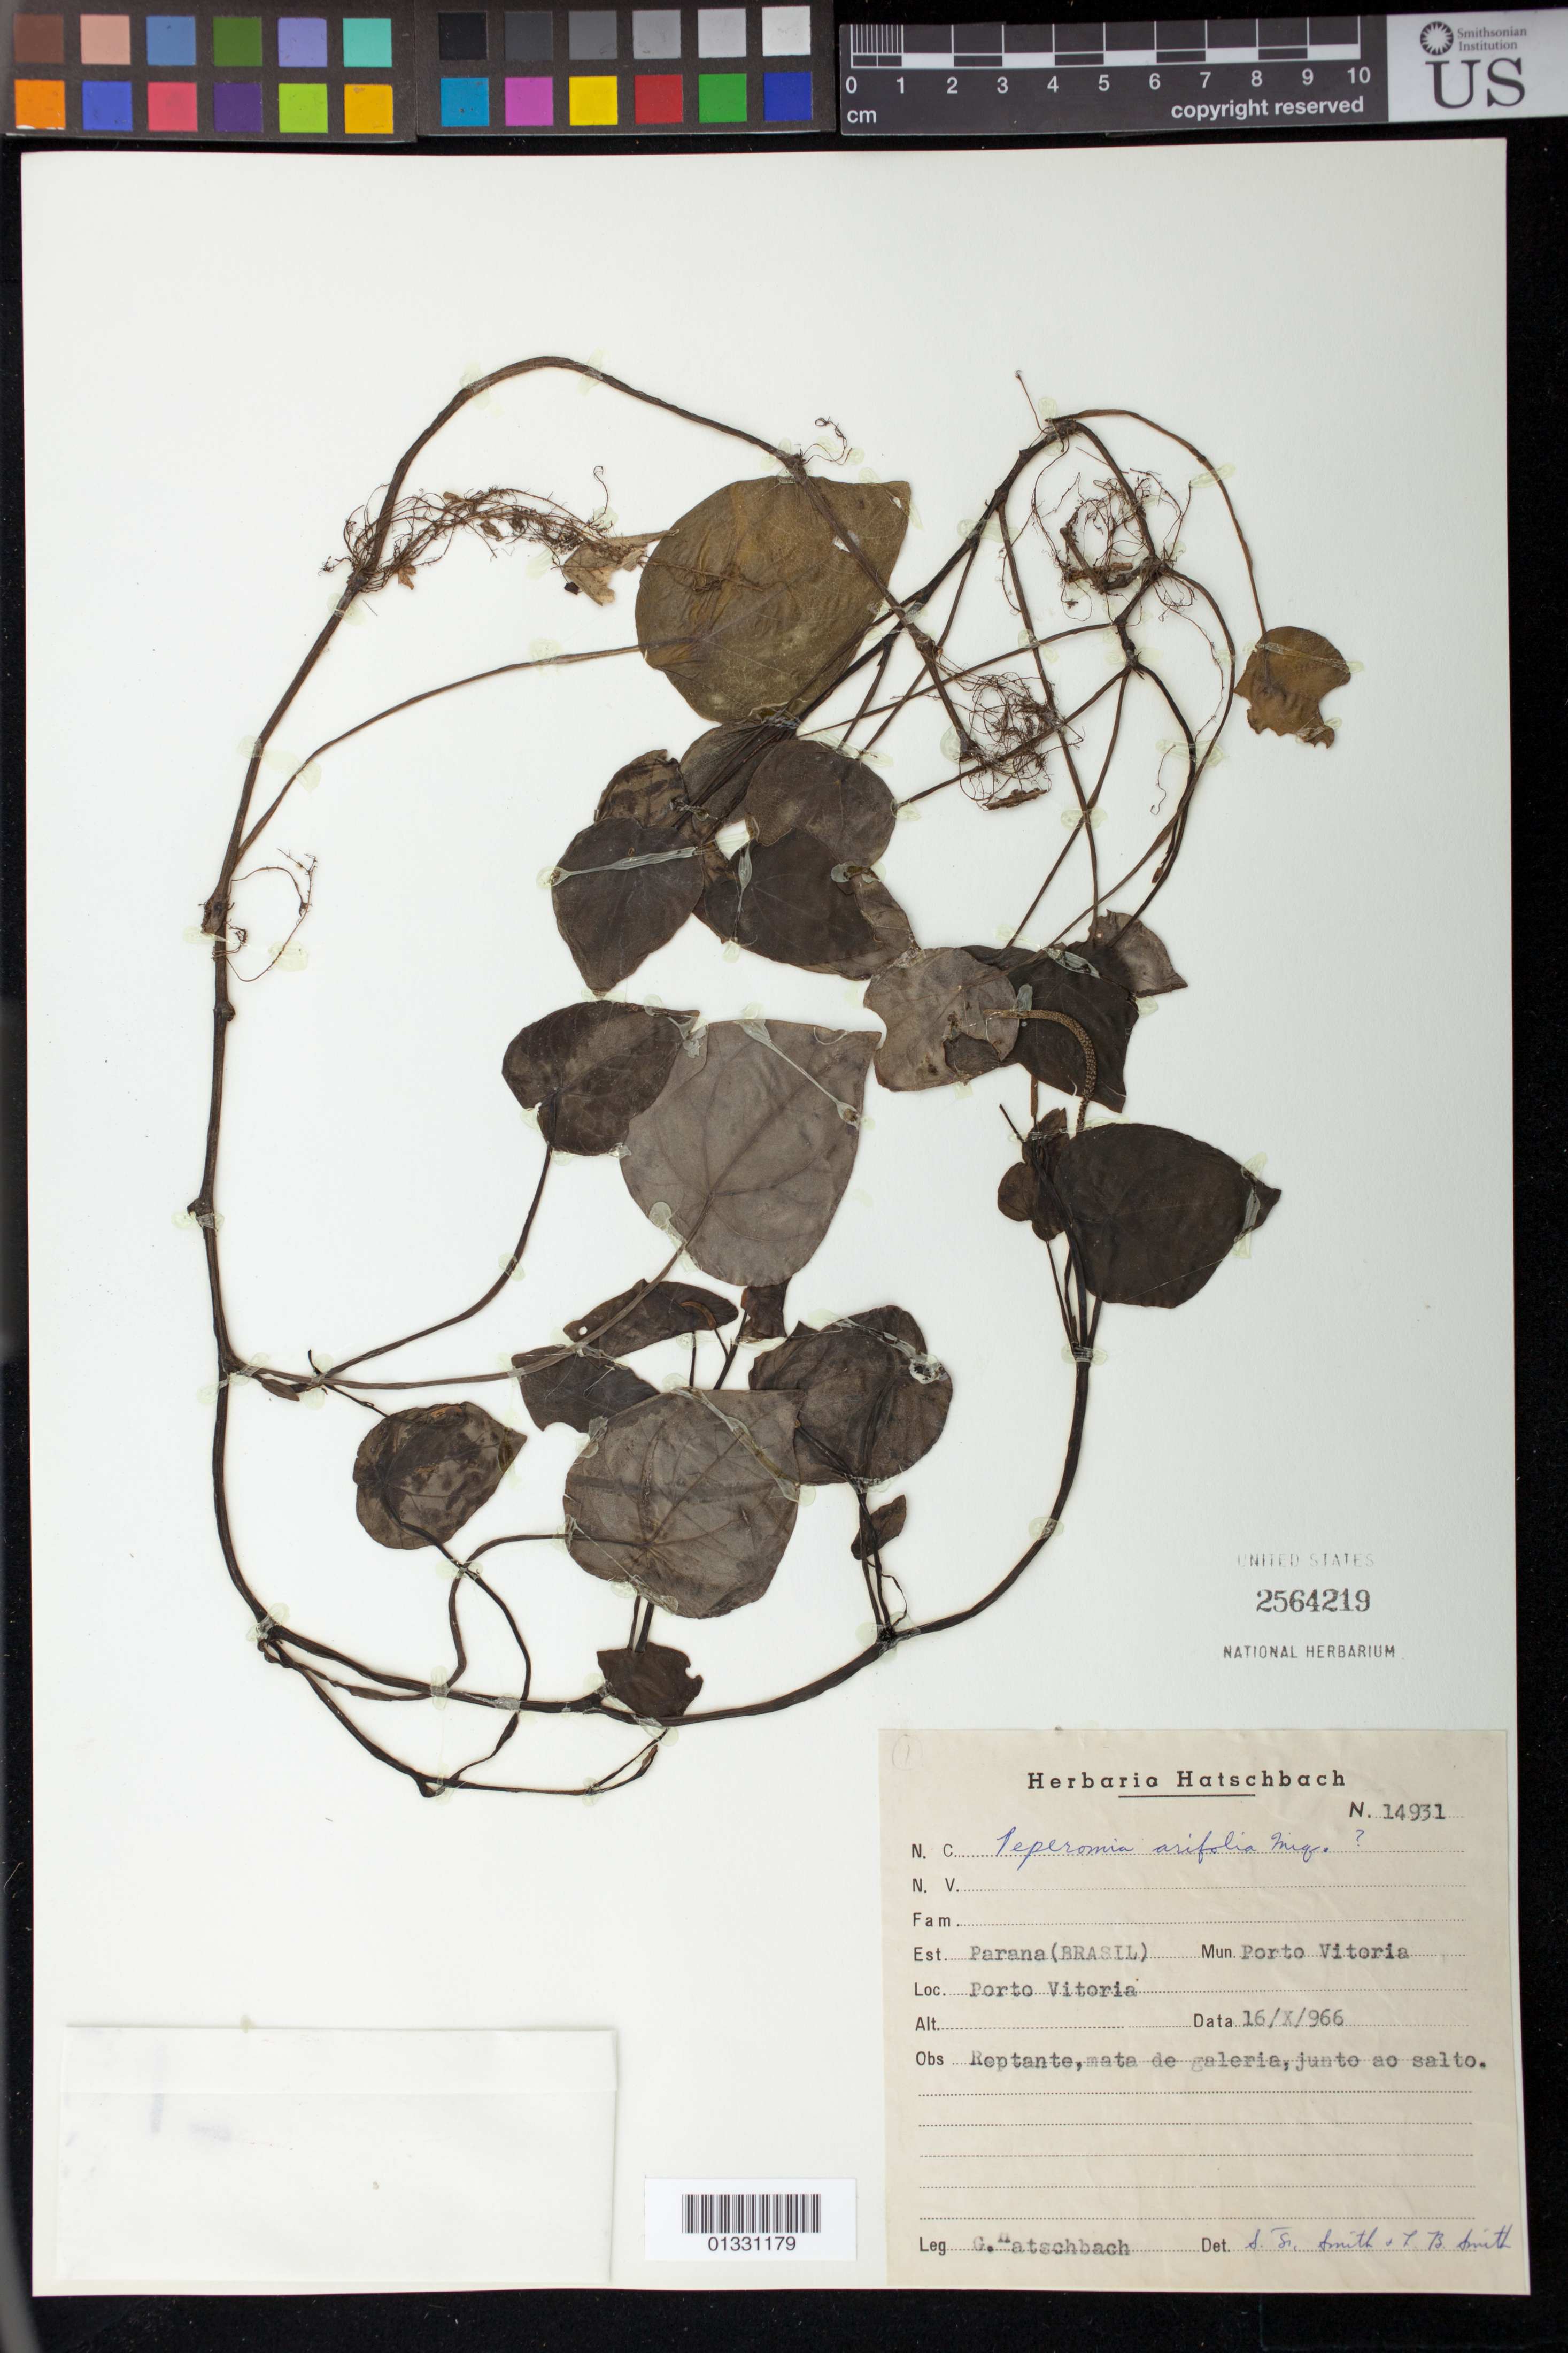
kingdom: Plantae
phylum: Tracheophyta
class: Magnoliopsida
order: Piperales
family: Piperaceae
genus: Peperomia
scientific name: Peperomia arifolia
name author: Miq.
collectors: G. Hatschbach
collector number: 14931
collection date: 1966-10-16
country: Brazil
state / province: Paraná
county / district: Porto Vitória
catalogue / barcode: US 2564219